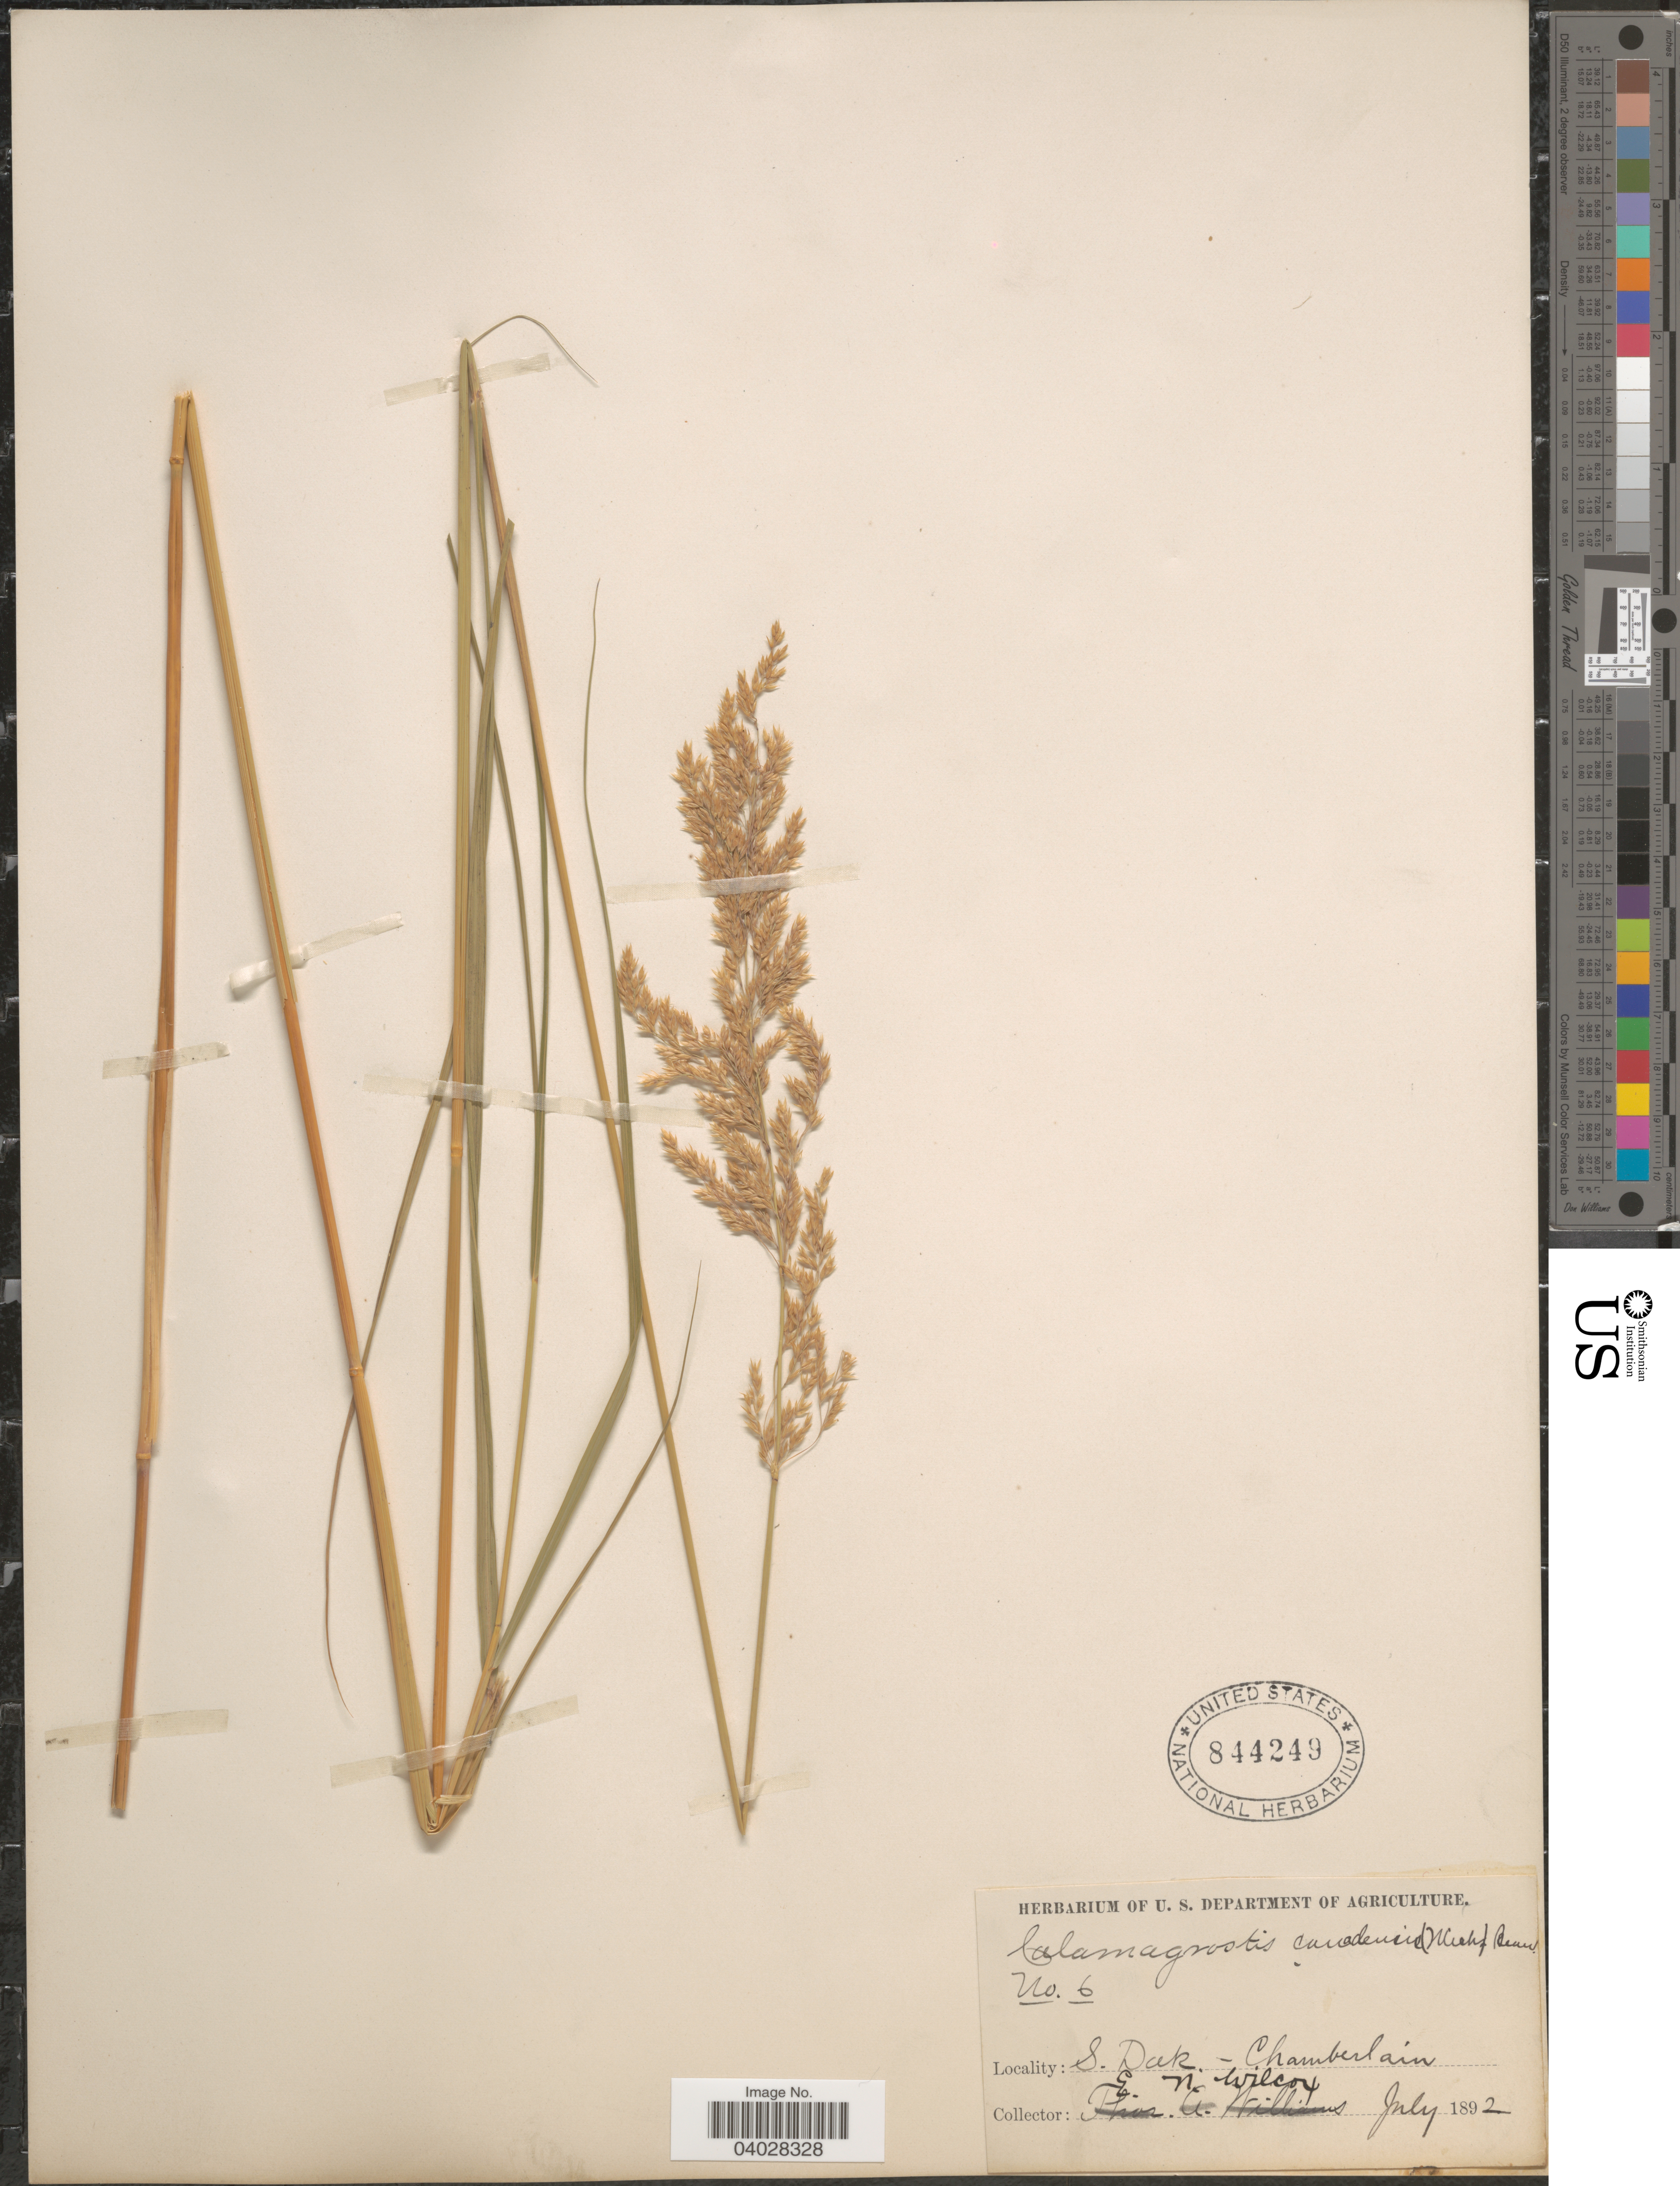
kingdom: Plantae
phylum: Tracheophyta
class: Liliopsida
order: Poales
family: Poaceae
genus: Calamagrostis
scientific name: Calamagrostis canadensis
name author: (Michx.) P. Beauv.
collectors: E. Wilcox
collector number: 6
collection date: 1892-07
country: United States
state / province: South Dakota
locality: Chamberlain.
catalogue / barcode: US 844249